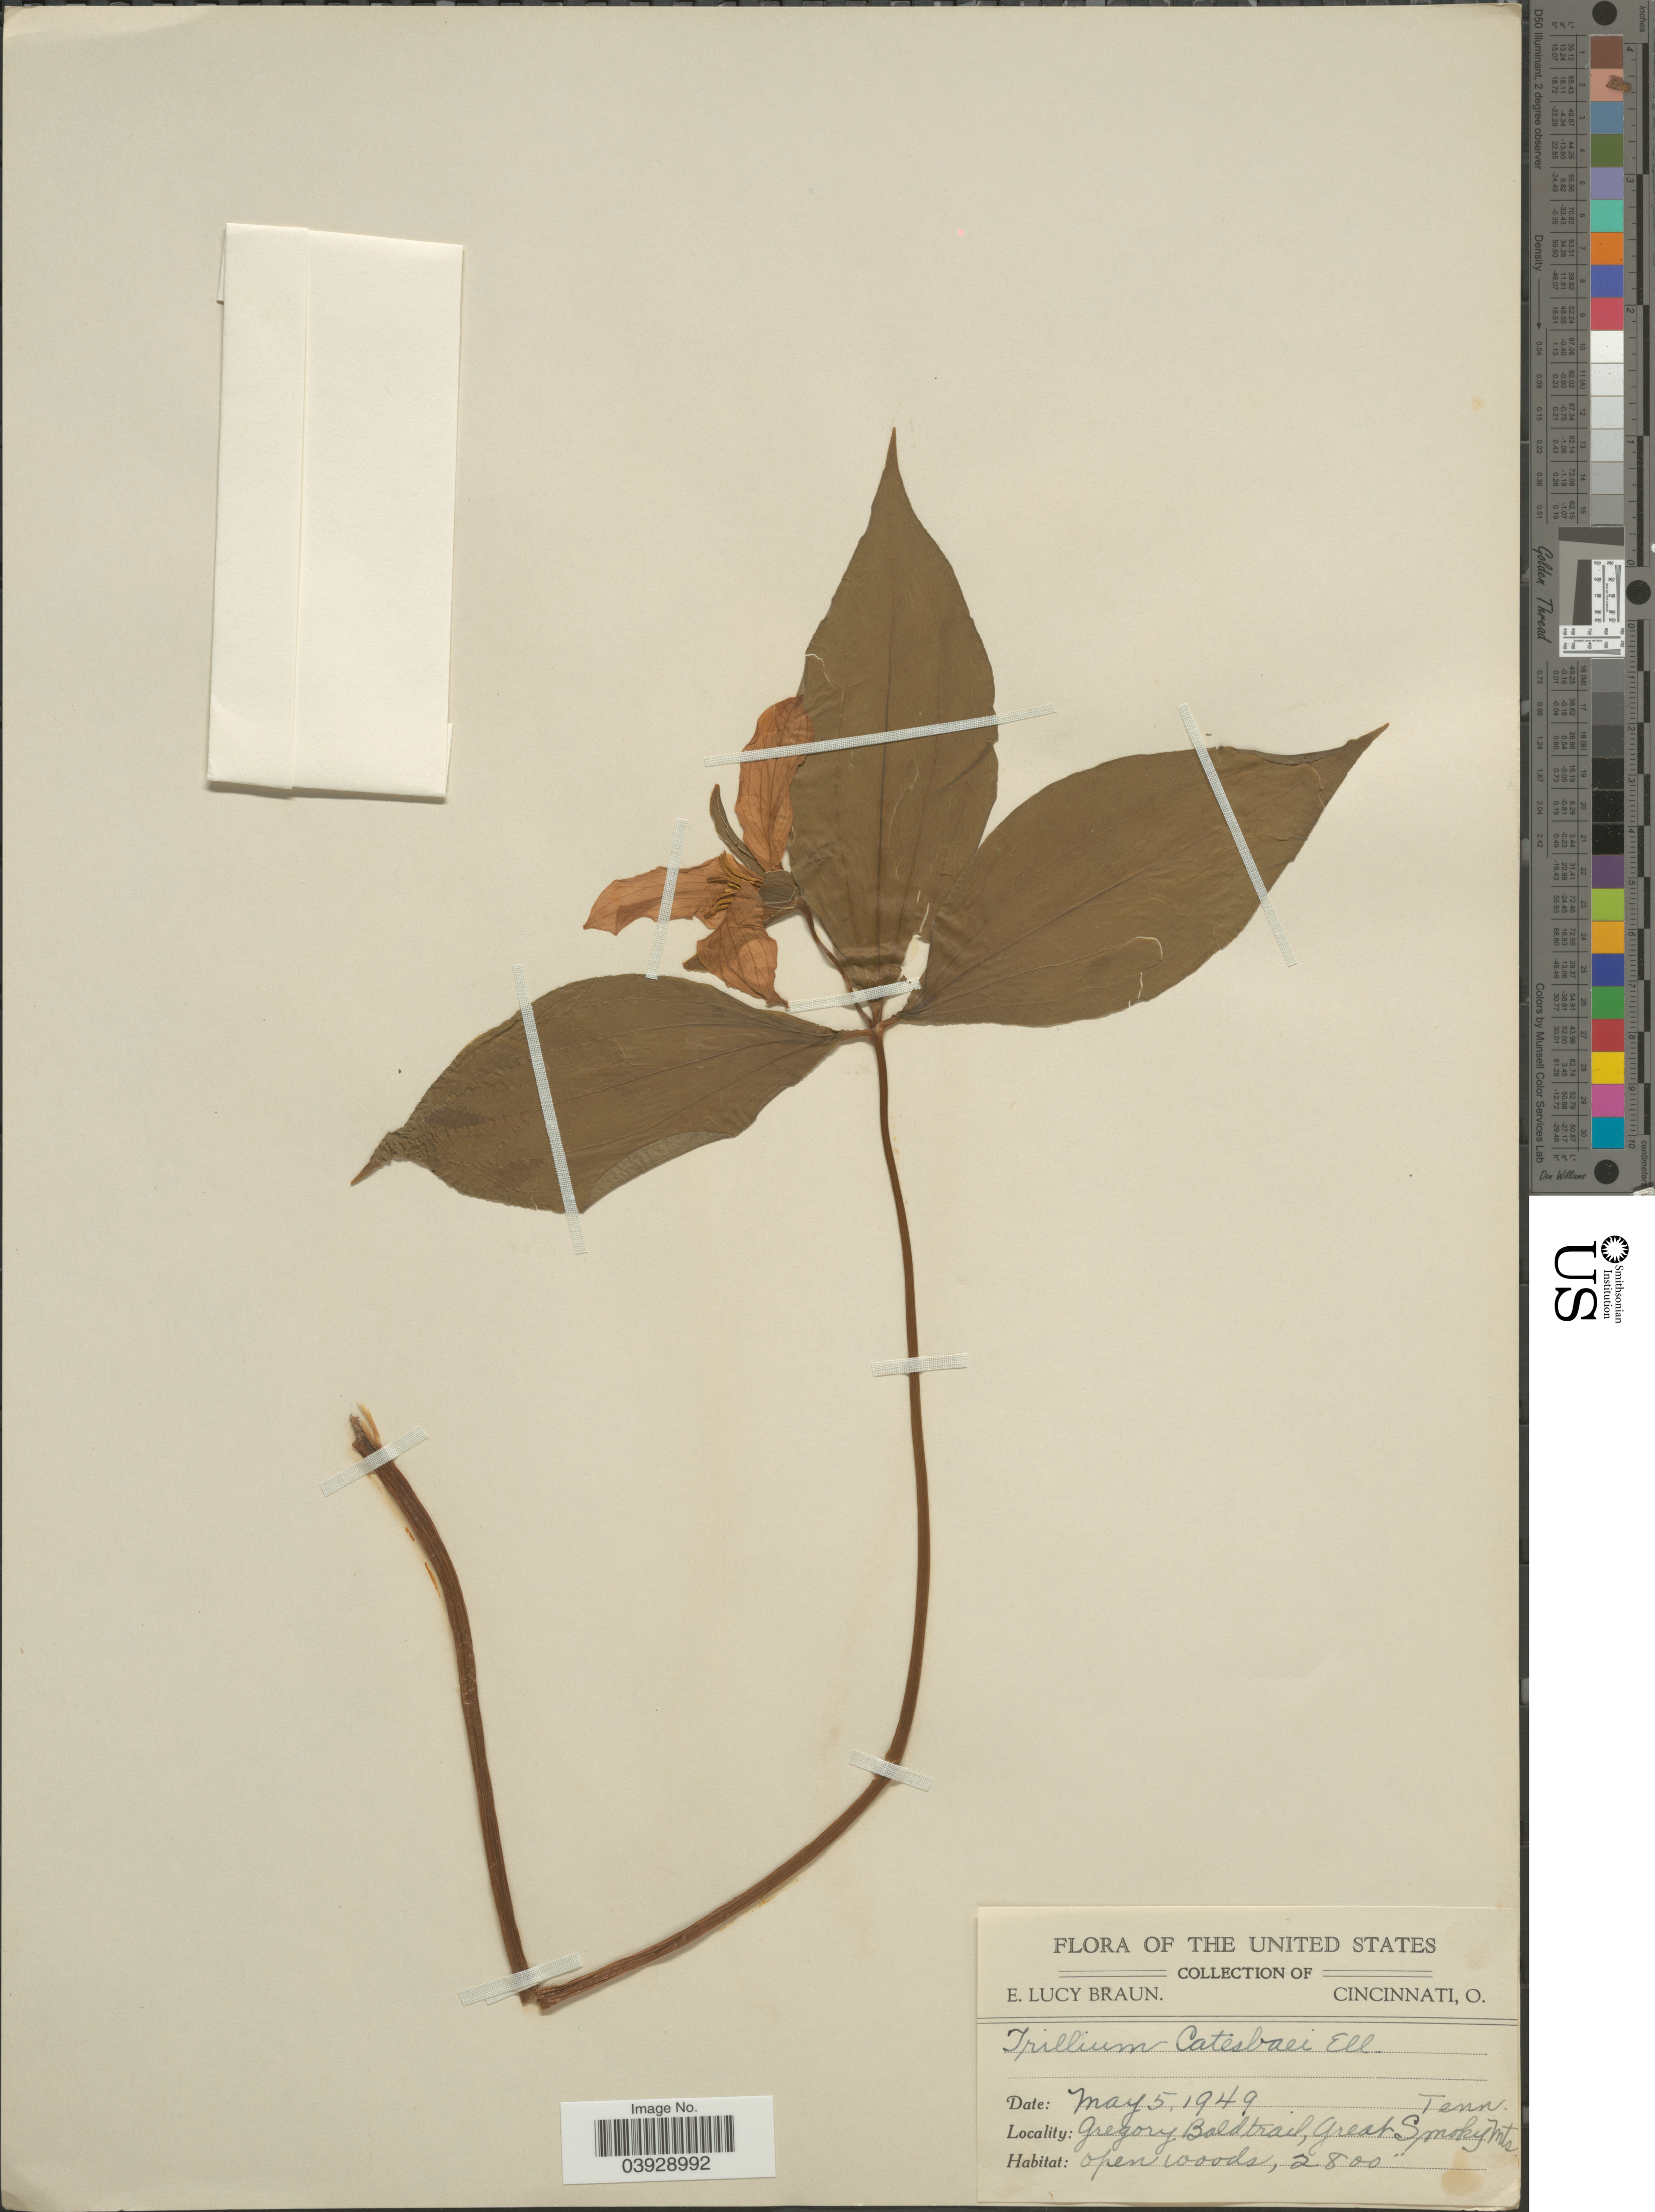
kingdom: Plantae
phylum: Tracheophyta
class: Liliopsida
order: Liliales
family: Melanthiaceae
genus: Trillium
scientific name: Trillium catesbaei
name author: Elliott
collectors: E. L. Braun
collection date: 1949-05-05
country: United States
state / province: Tennessee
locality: Gregory Bald trail, Great Smoky Mts.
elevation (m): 853